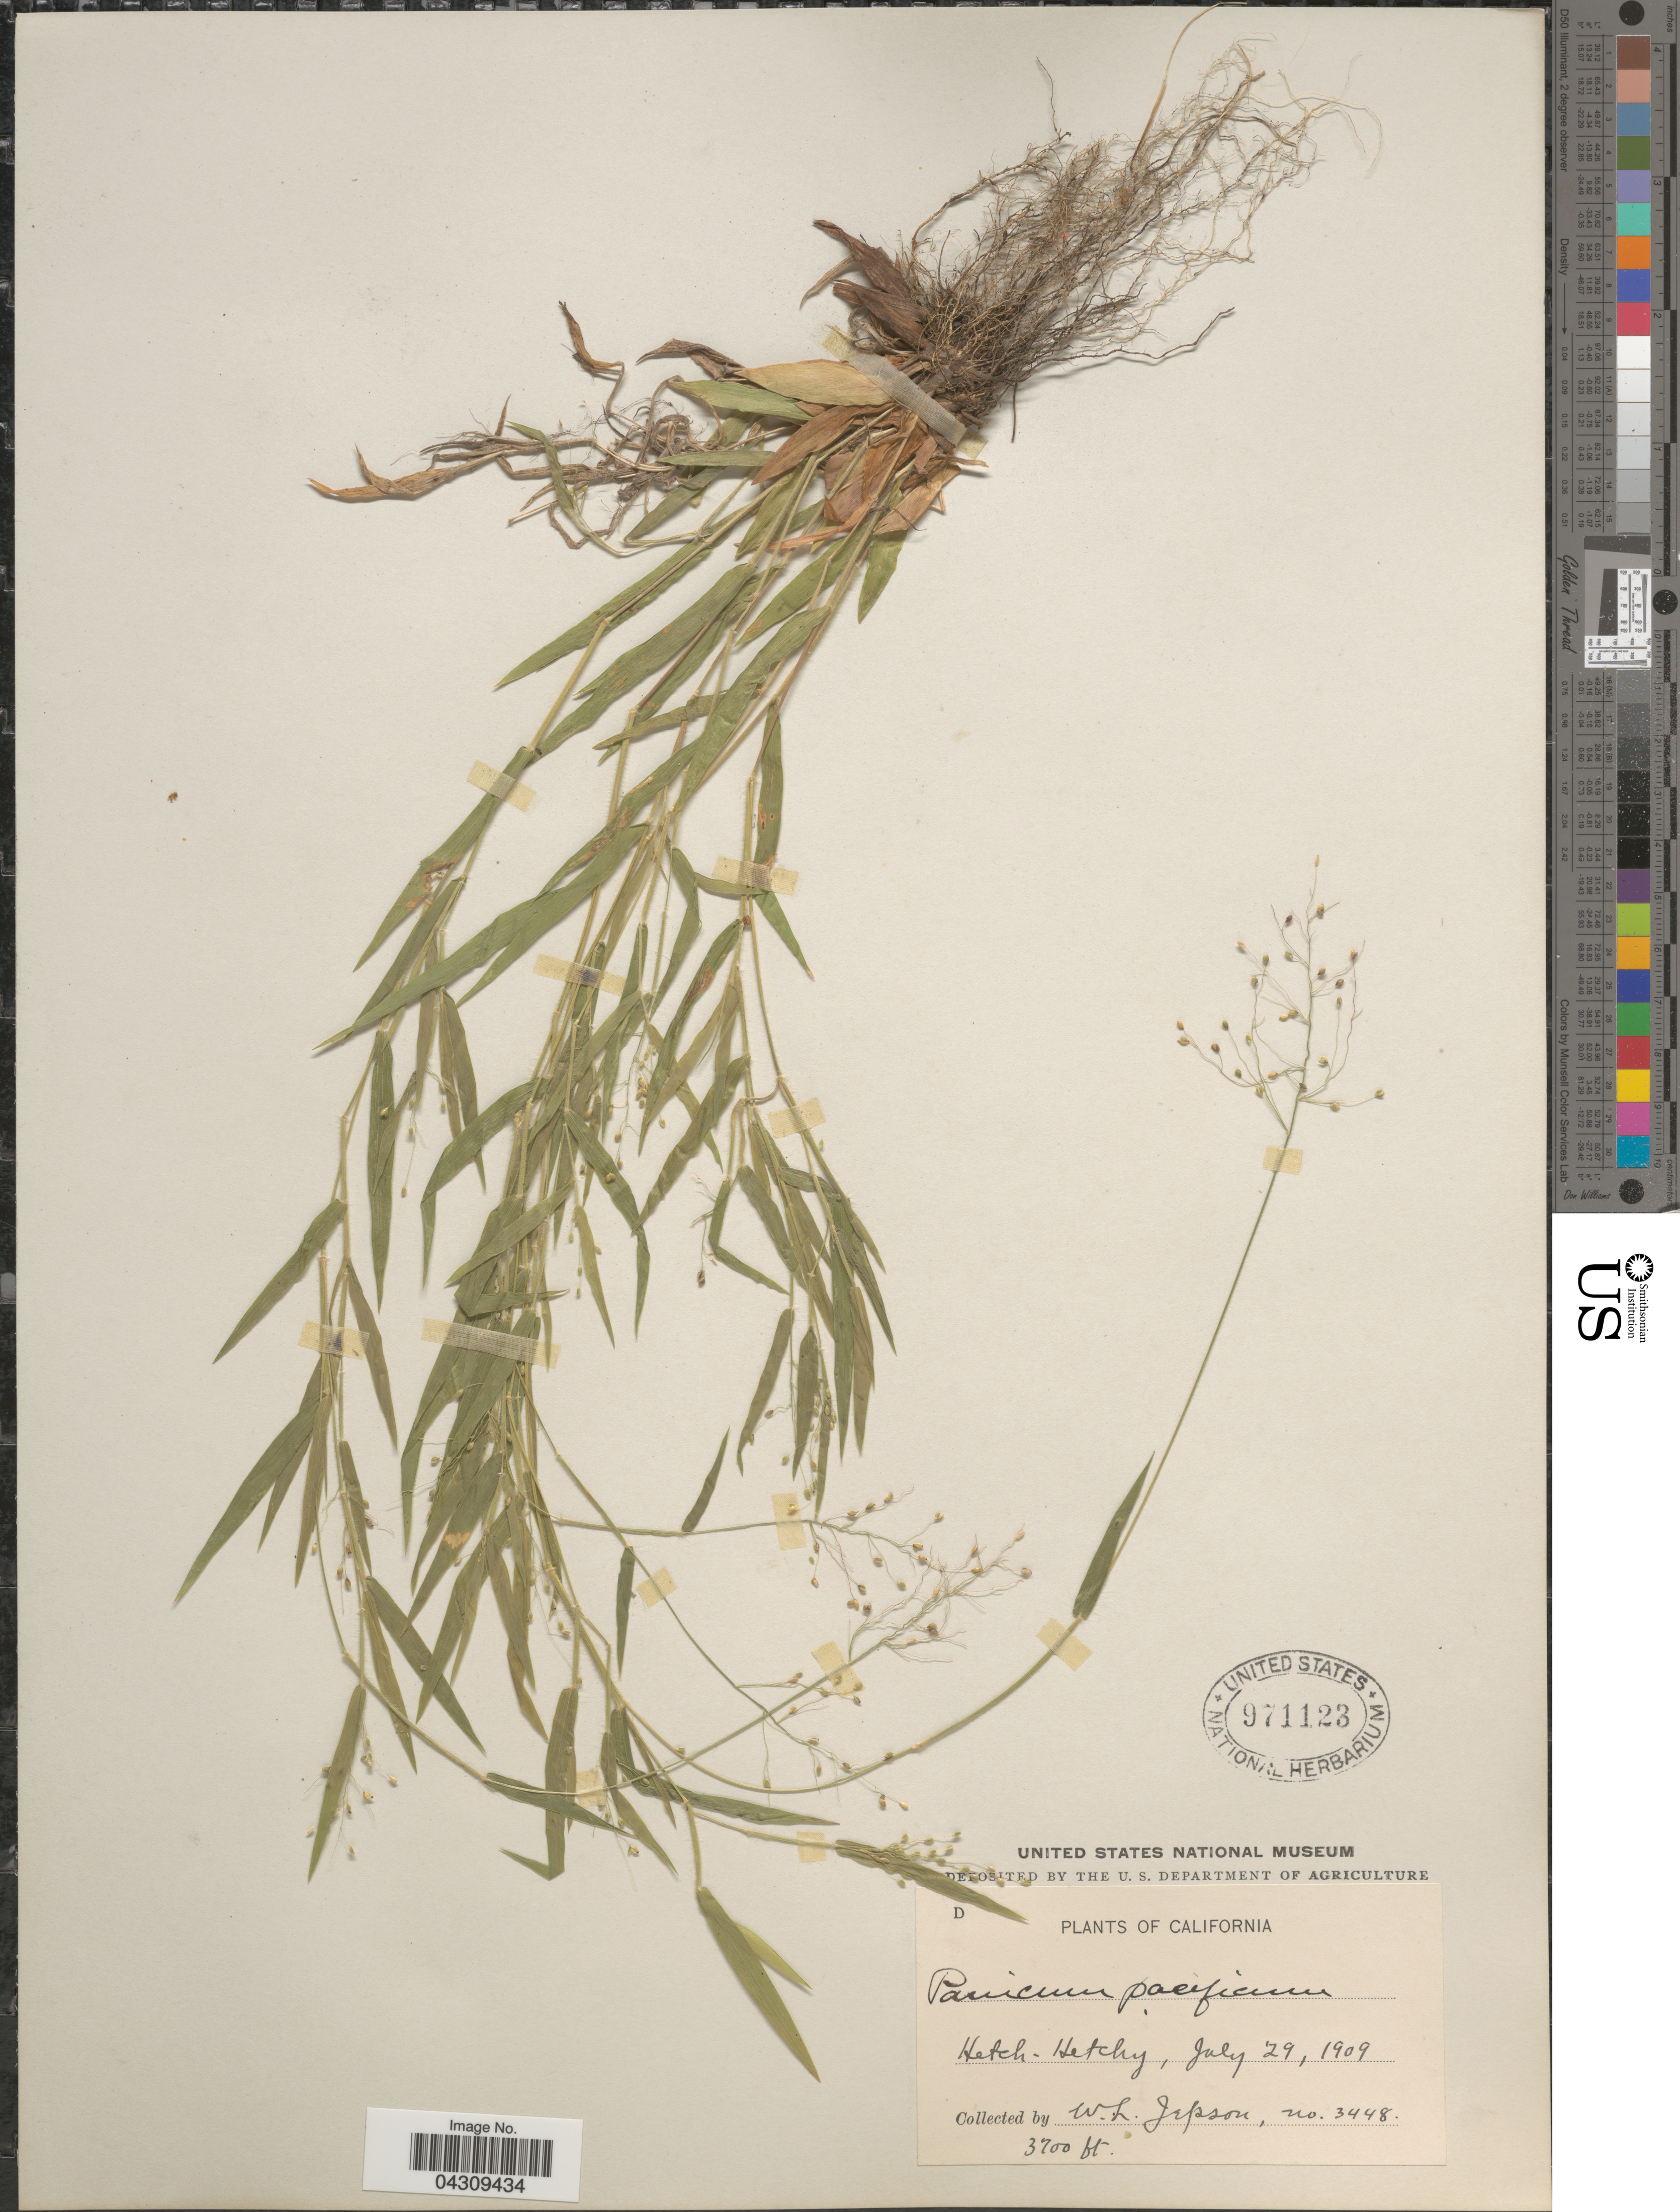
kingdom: Plantae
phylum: Tracheophyta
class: Liliopsida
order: Poales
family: Poaceae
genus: Dichanthelium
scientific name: Dichanthelium acuminatum var. acuminatum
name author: (Sw.) Gould & C.A. Clark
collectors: W. L. Jepson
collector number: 3448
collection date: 1909-07-29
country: United States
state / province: California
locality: Hetch-Hetchy.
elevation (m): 1128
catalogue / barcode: US 971123